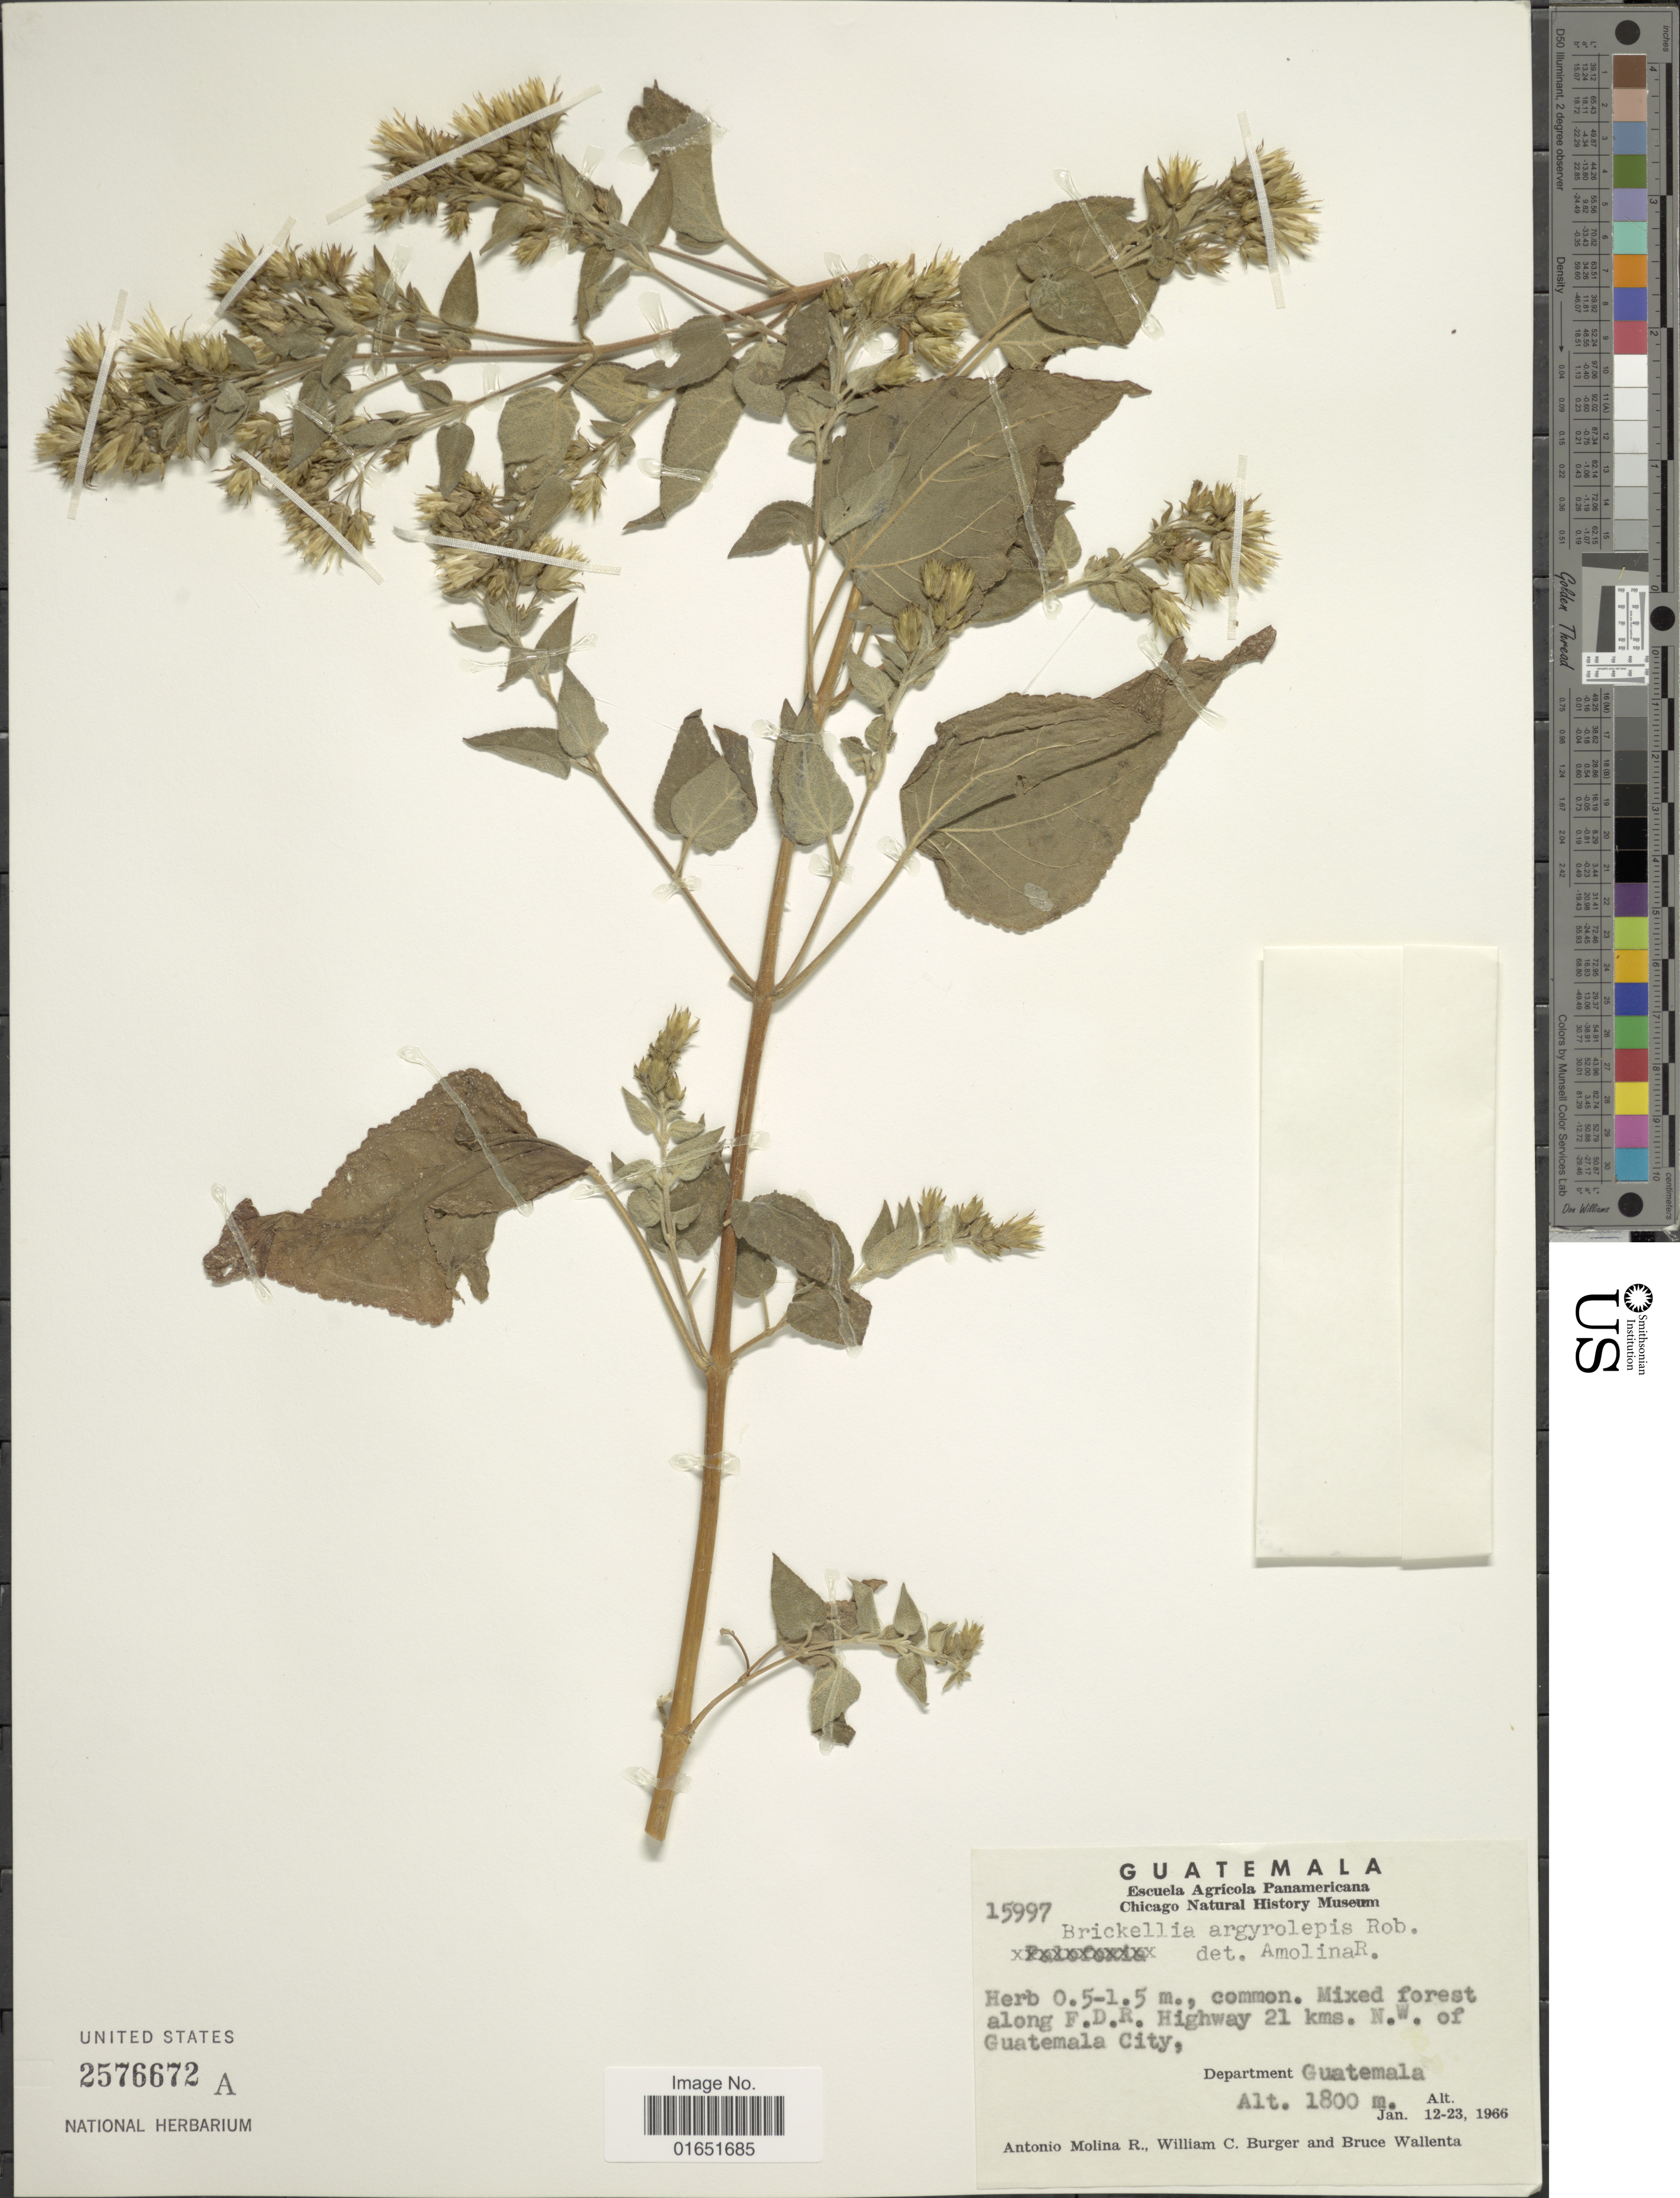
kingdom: Plantae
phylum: Tracheophyta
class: Magnoliopsida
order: Asterales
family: Asteraceae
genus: Brickellia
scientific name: Brickellia argyrolepis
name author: B.L. Rob.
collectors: A. Molina R., W. Burger & B. Wallenta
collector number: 15997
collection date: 1966-01-12/1966-01-23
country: Guatemala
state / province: Guatemala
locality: Mixed forest along F.D.R. Highway 21 kms N.W. of Guatemala City, Department Guatemala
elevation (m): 1800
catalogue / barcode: US 2576672A